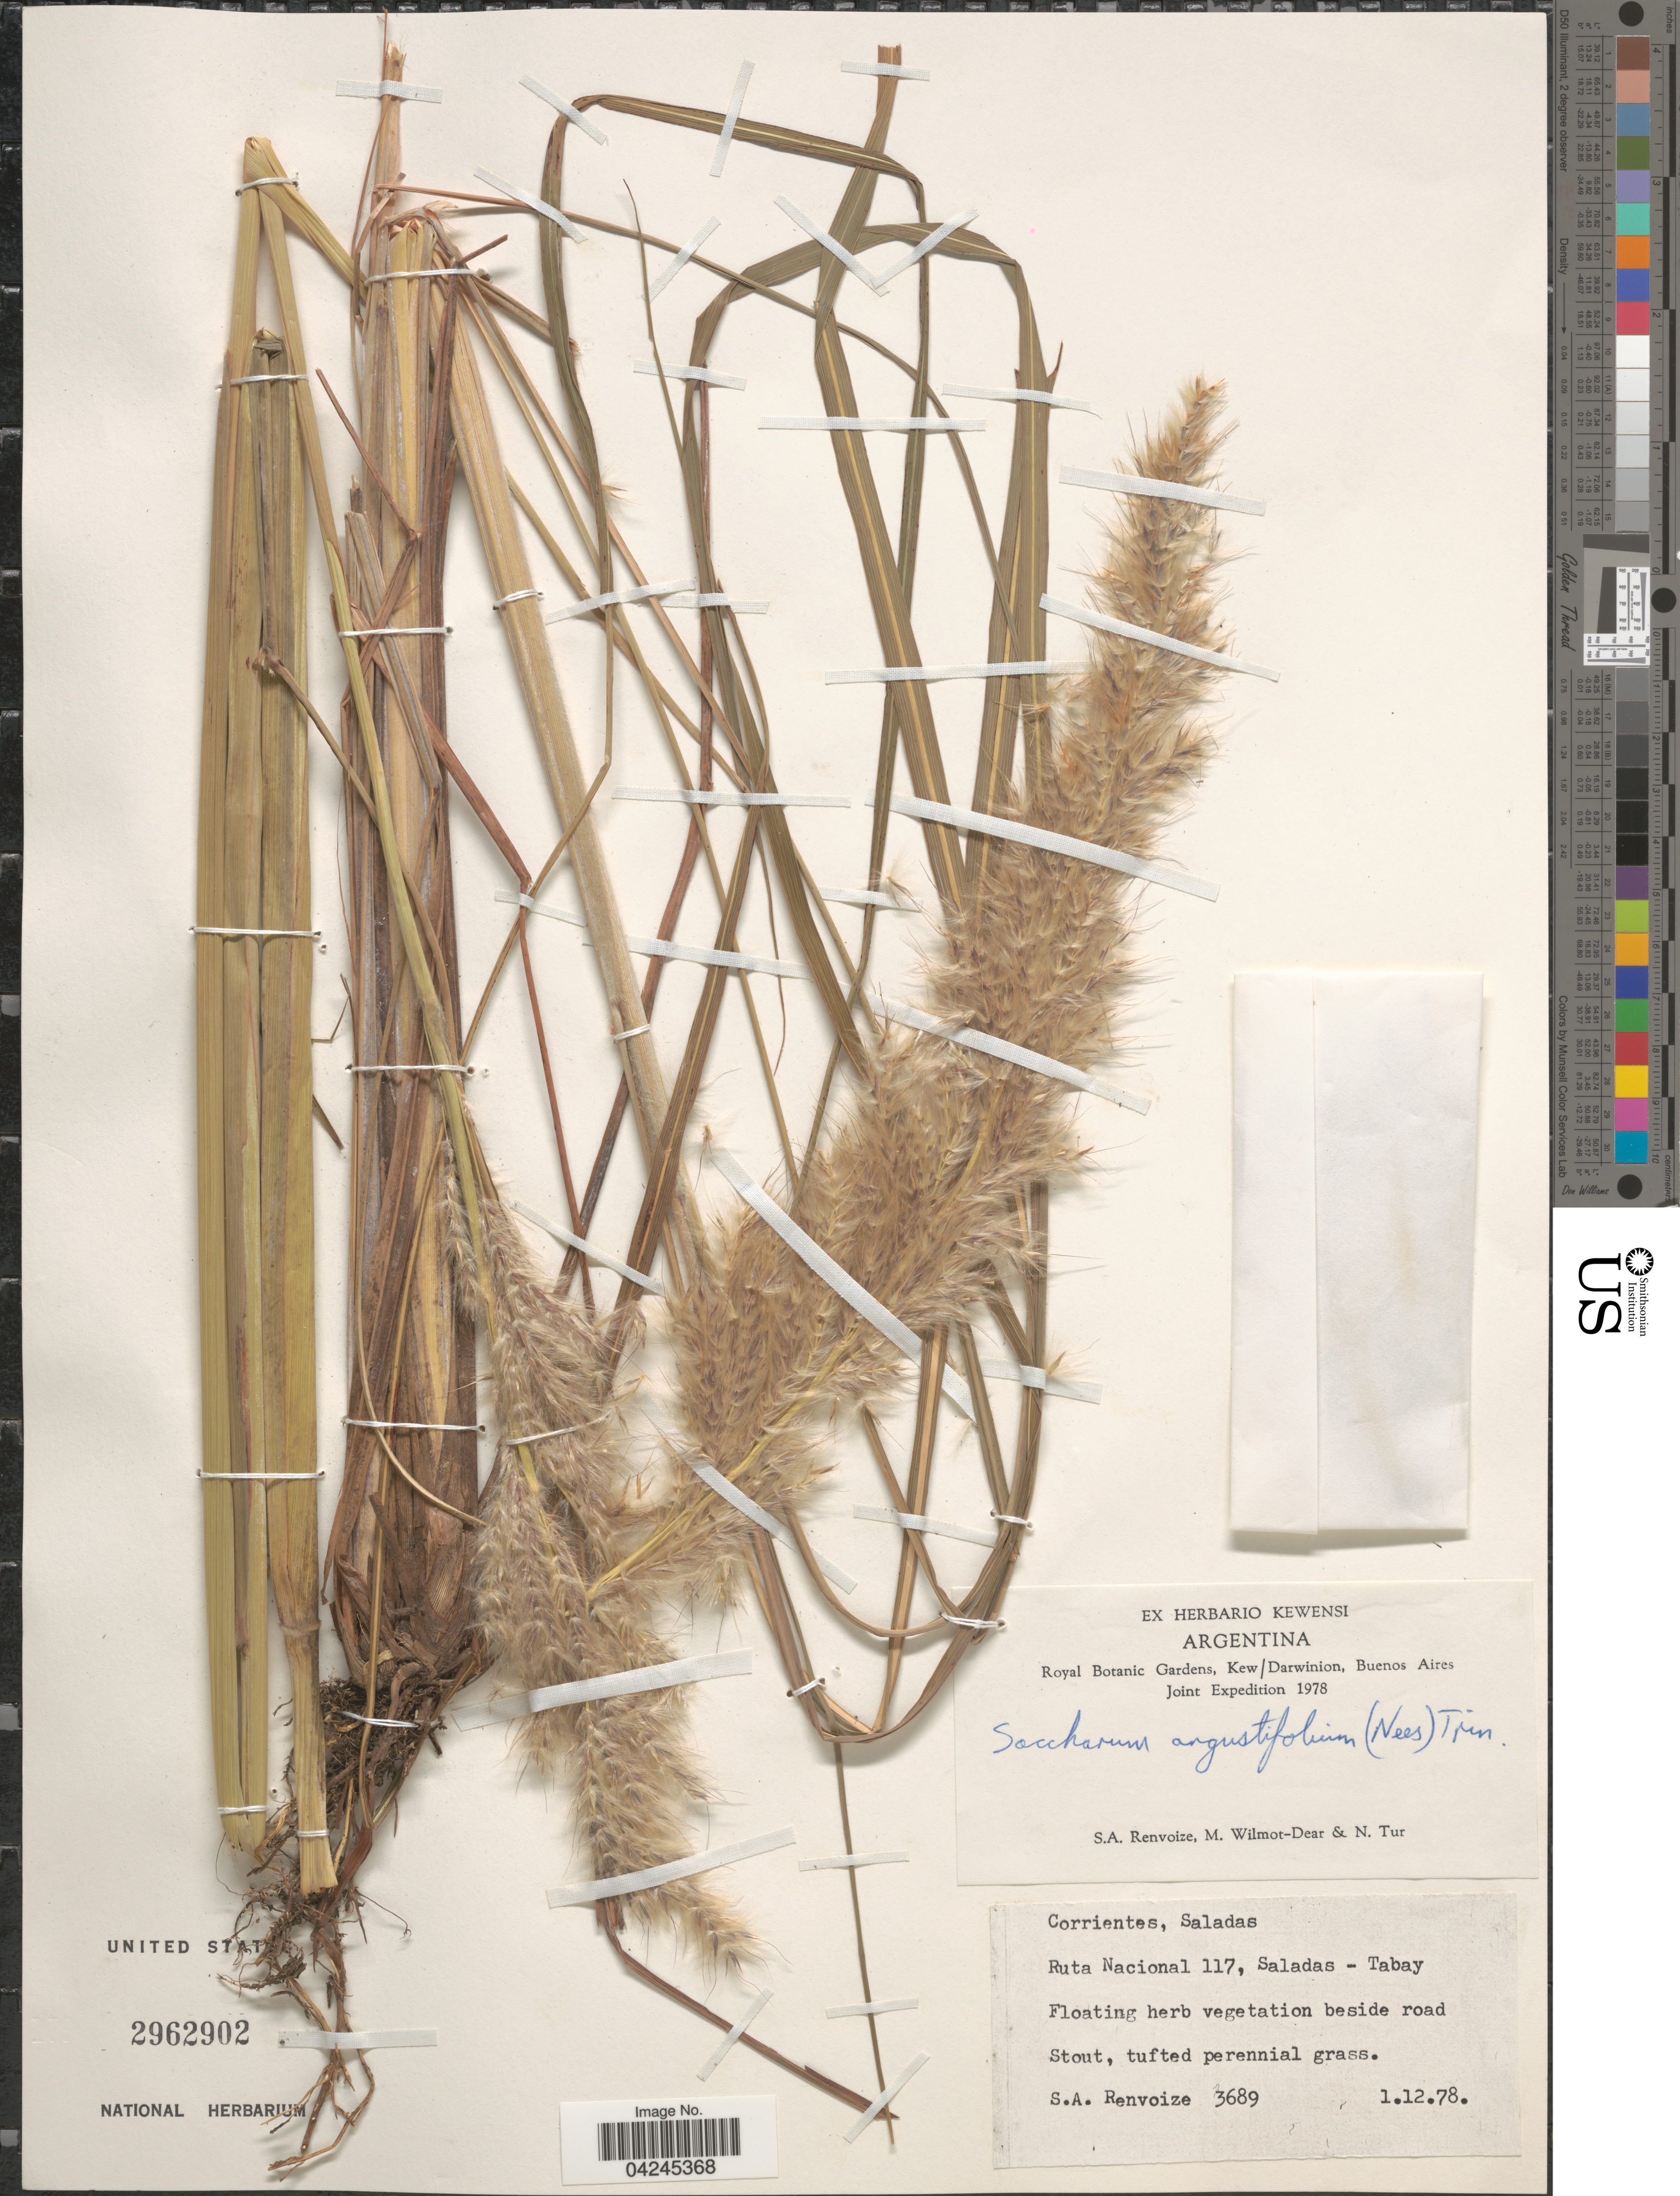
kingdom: Plantae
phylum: Tracheophyta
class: Liliopsida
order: Poales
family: Poaceae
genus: Erianthus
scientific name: Erianthus angustifolius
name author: Nees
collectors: S. Renoize, M. Wilmot-Dear & N. Tur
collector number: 3689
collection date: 1978-12-01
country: Argentina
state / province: Corrientes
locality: Royal Botanic Gardens. Kew/Darwinion, Buenos Aires Joint Expedition 1978. Saladas. Ruta Nacional 117, Saladas - Tabay.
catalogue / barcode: US 2962902